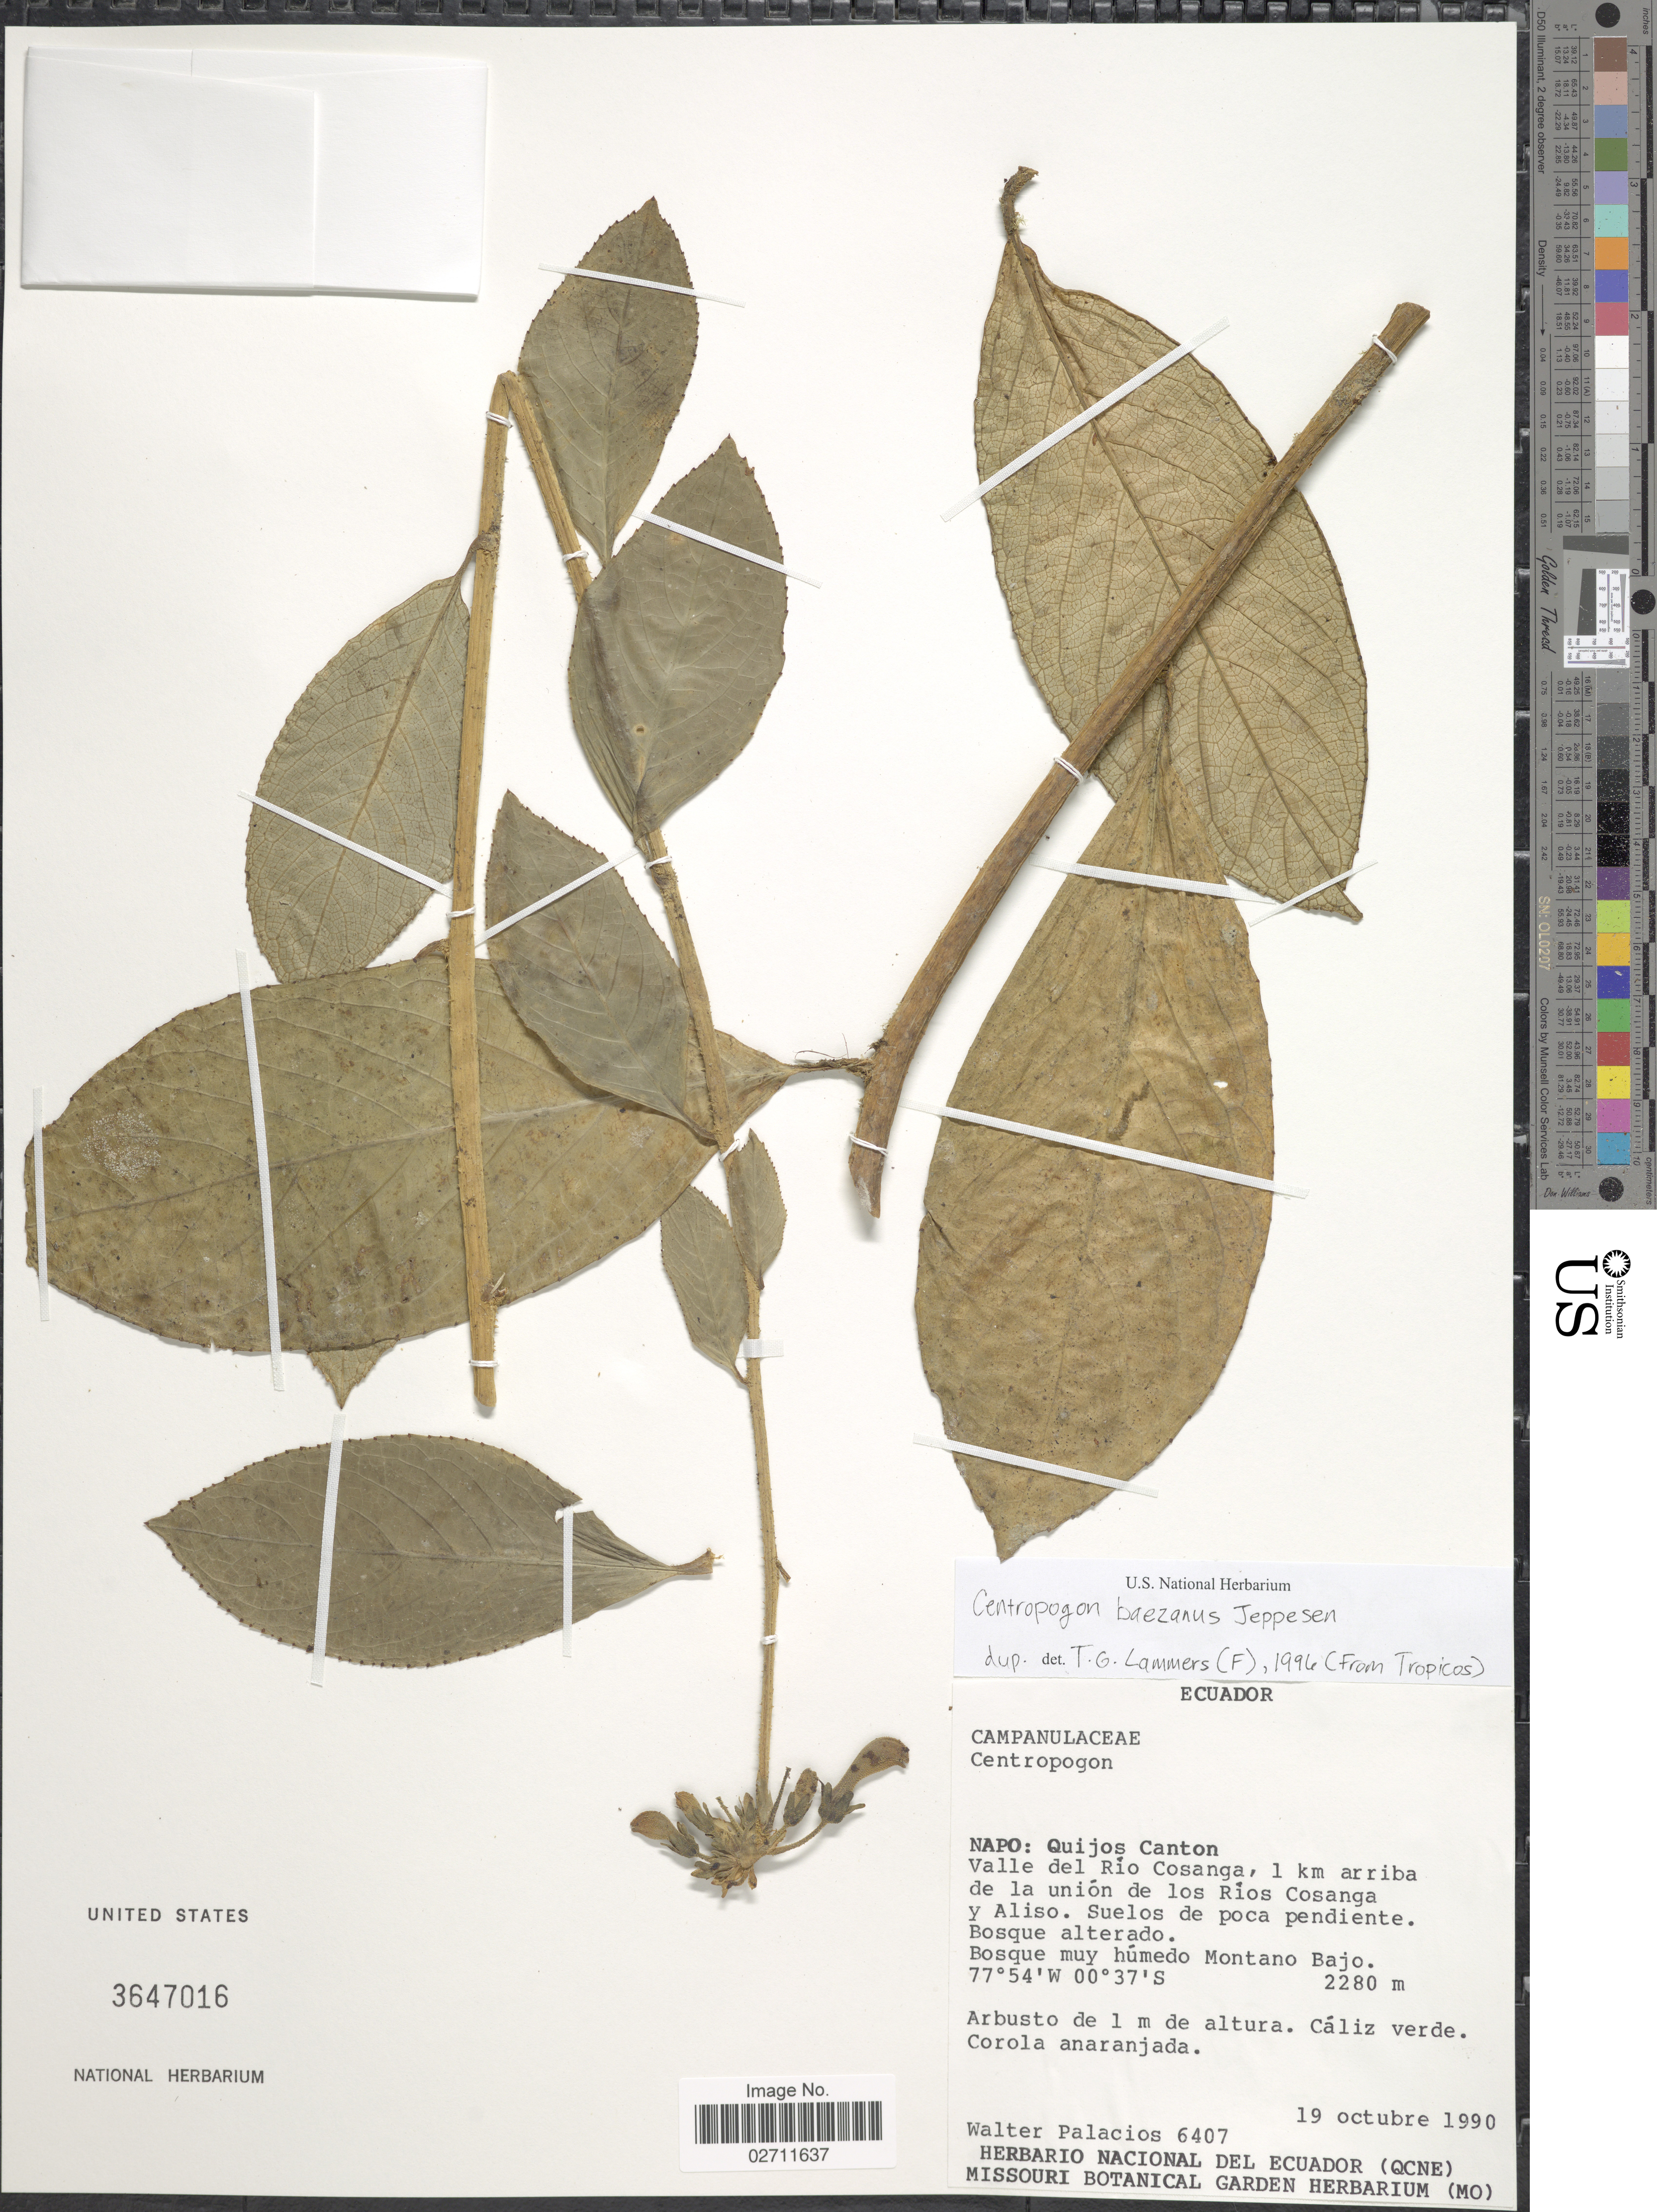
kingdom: Plantae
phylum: Tracheophyta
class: Magnoliopsida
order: Asterales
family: Campanulaceae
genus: Centropogon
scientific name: Centropogon baezanus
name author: Jeppesen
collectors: W. Palacios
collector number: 6407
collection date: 1990-10-19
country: Ecuador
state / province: Napo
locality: Quijos Canton. Valle del Rio Cosango, 1 km arriba de la union de los Rios Cosanga y Aliso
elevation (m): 2280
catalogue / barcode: US 3647016